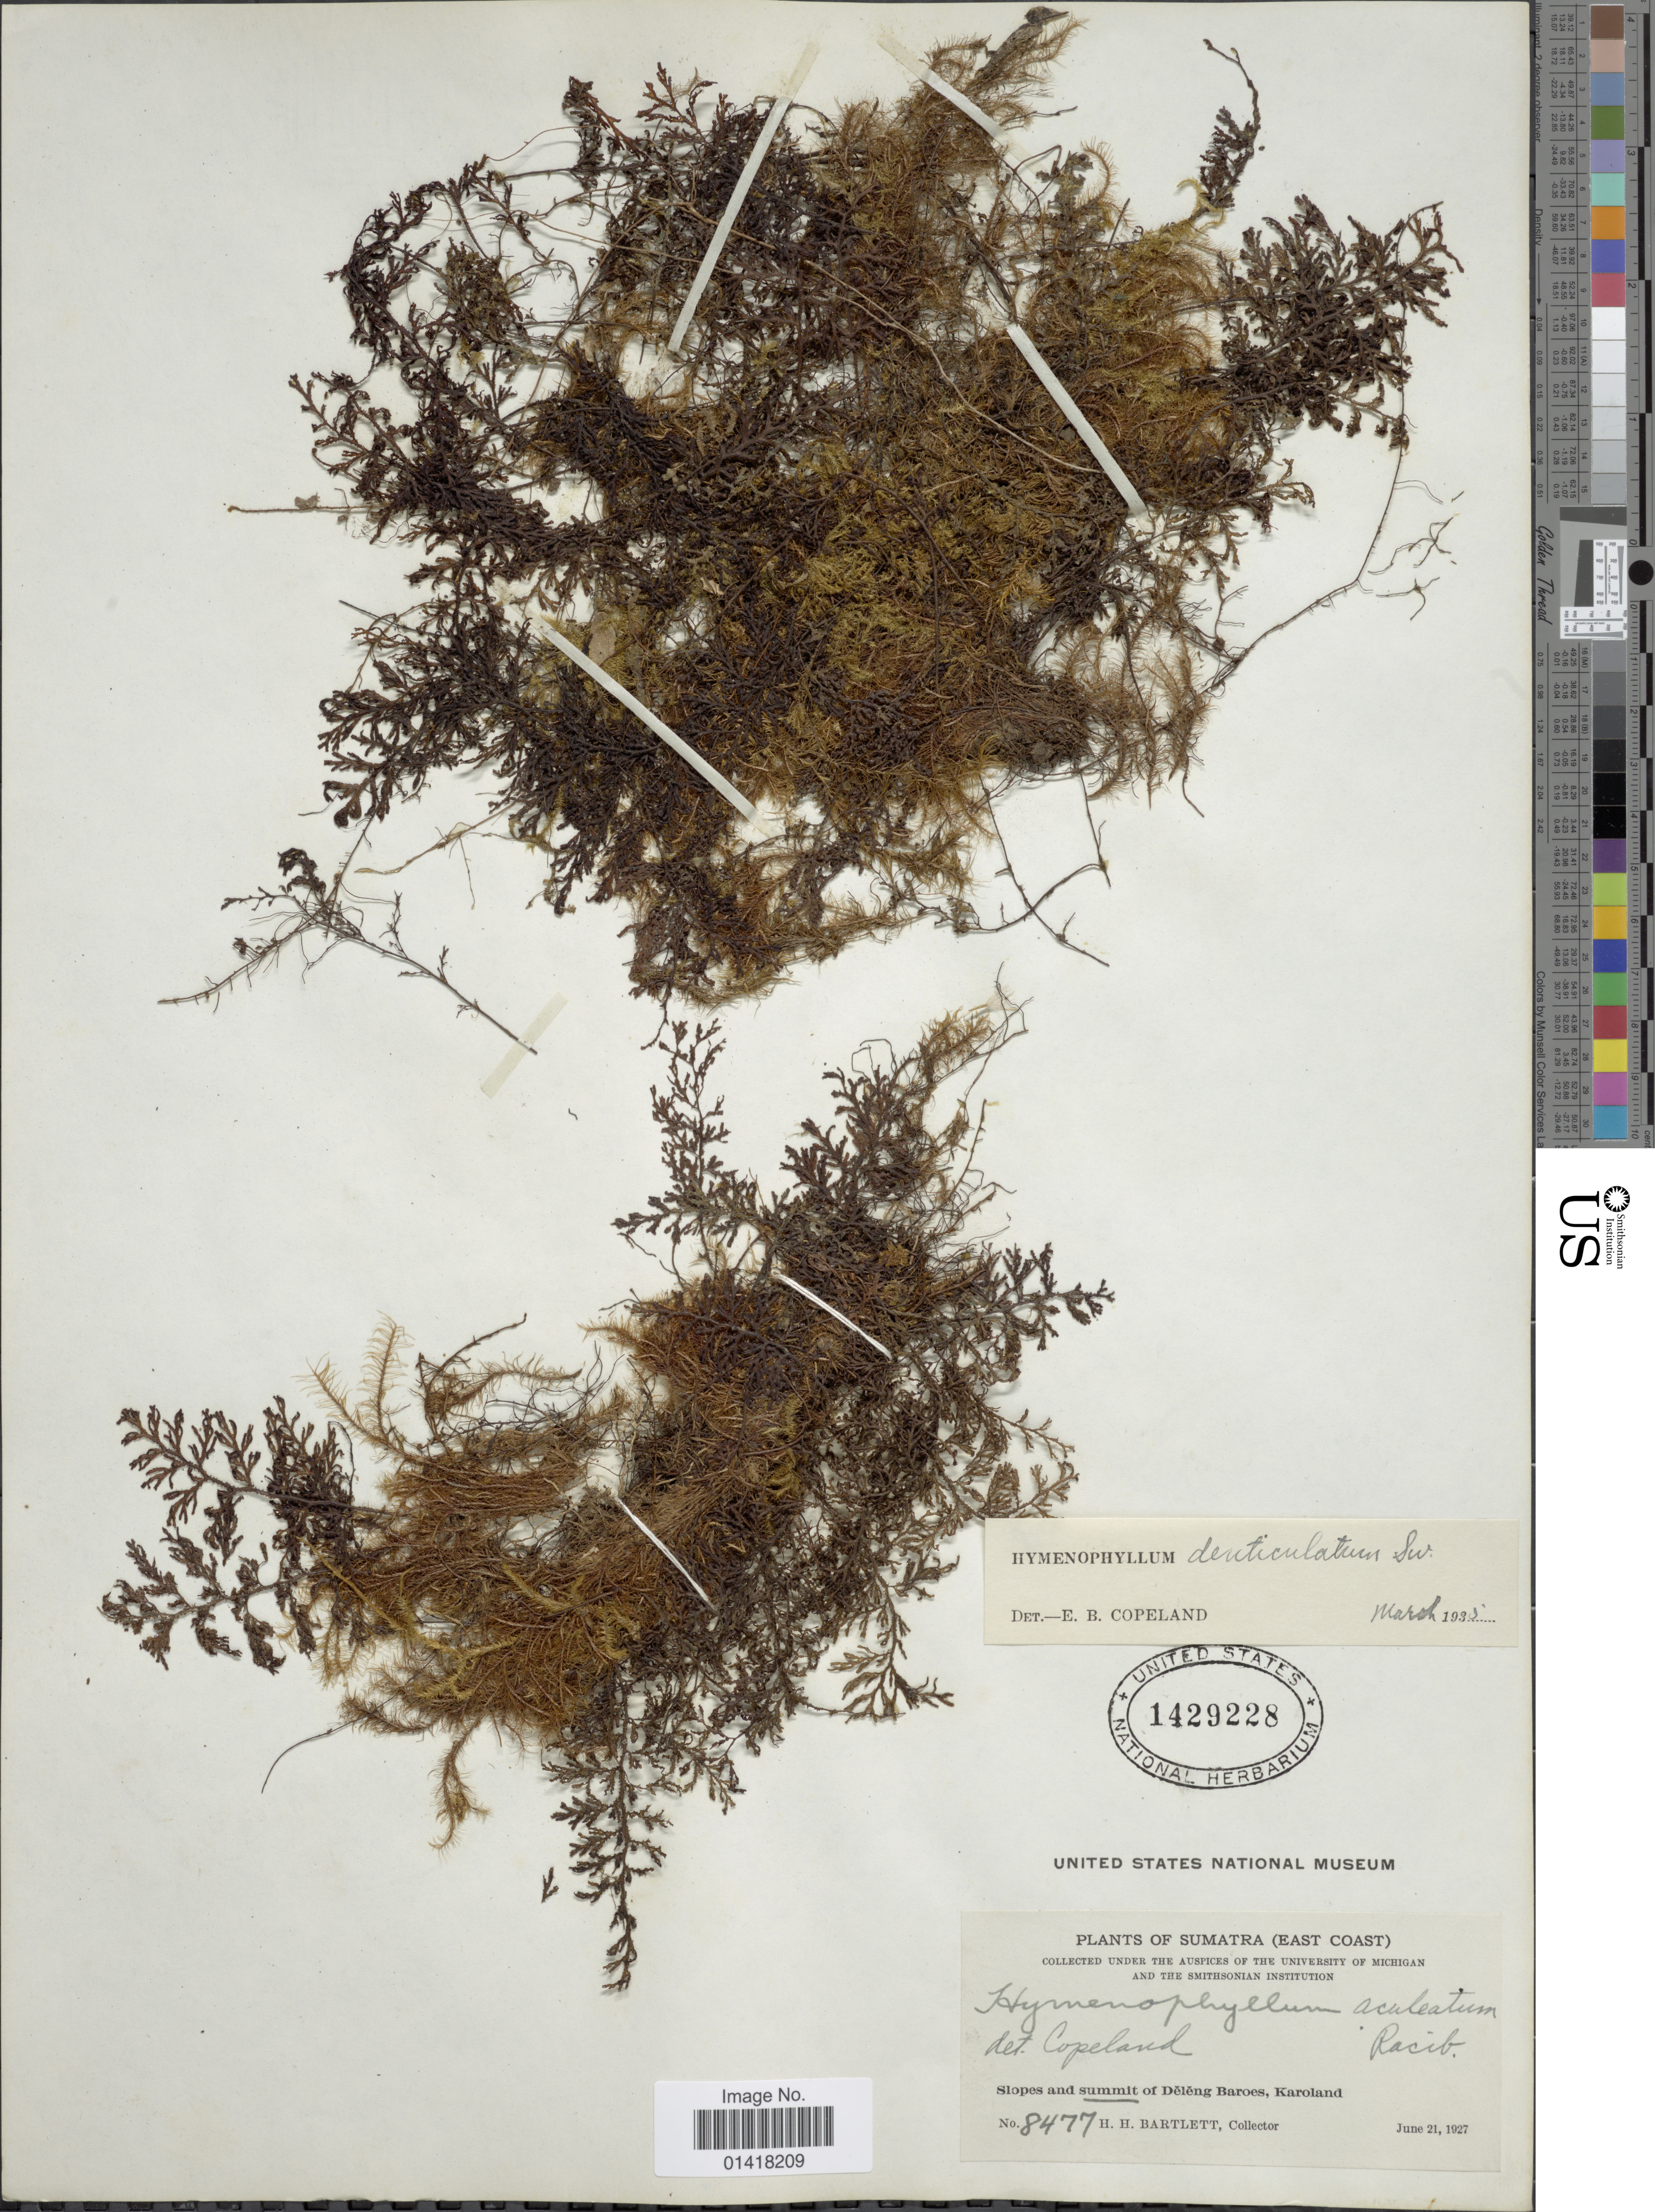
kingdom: Plantae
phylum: Tracheophyta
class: Polypodiopsida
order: Hymenophyllales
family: Hymenophyllaceae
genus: Hymenophyllum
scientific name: Hymenophyllum denticulatum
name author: Sw.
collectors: H. H. Bartlett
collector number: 8477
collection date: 1927-06-21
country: Indonesia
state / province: Sumatra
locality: East Coast. Slopes and summit of Deleg Baroes, Karoland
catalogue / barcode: US 1429228